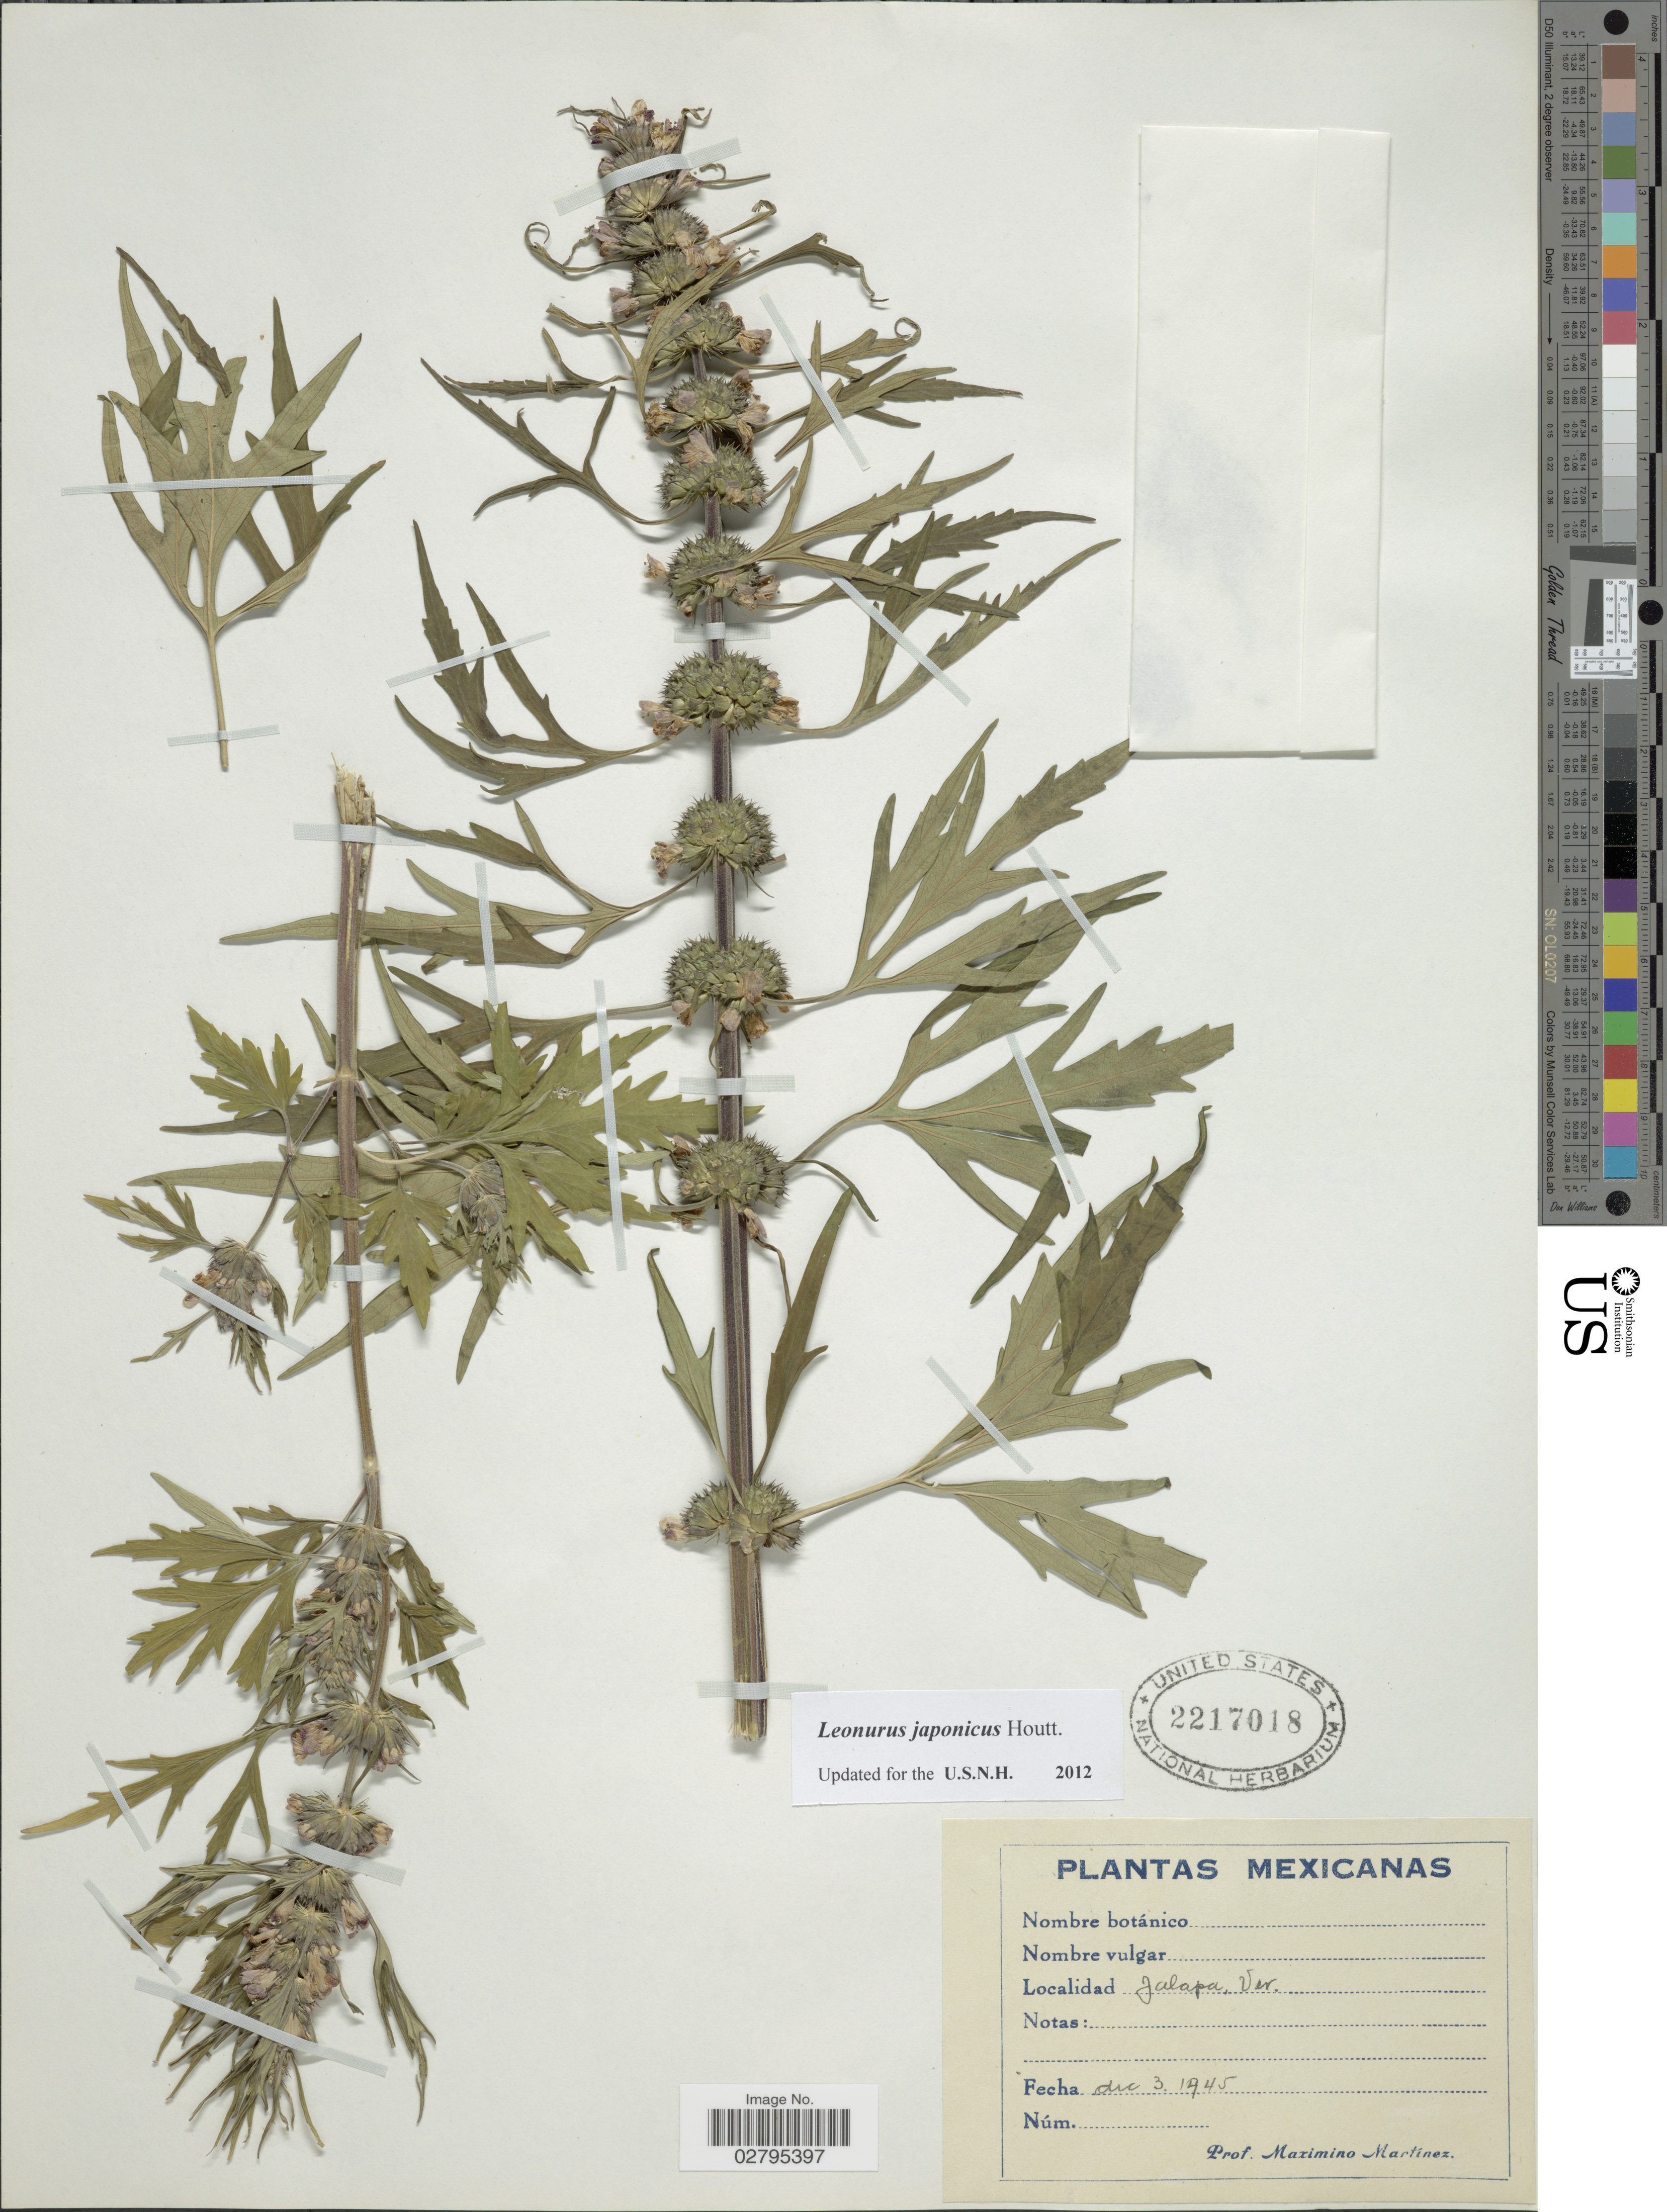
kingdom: Plantae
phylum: Tracheophyta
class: Magnoliopsida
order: Lamiales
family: Lamiaceae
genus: Leonurus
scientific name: Leonurus japonicus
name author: Houtt.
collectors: M. Martinez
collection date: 1945-12-03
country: Mexico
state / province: Veracruz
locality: Jalapa, Ver.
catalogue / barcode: US 2217018